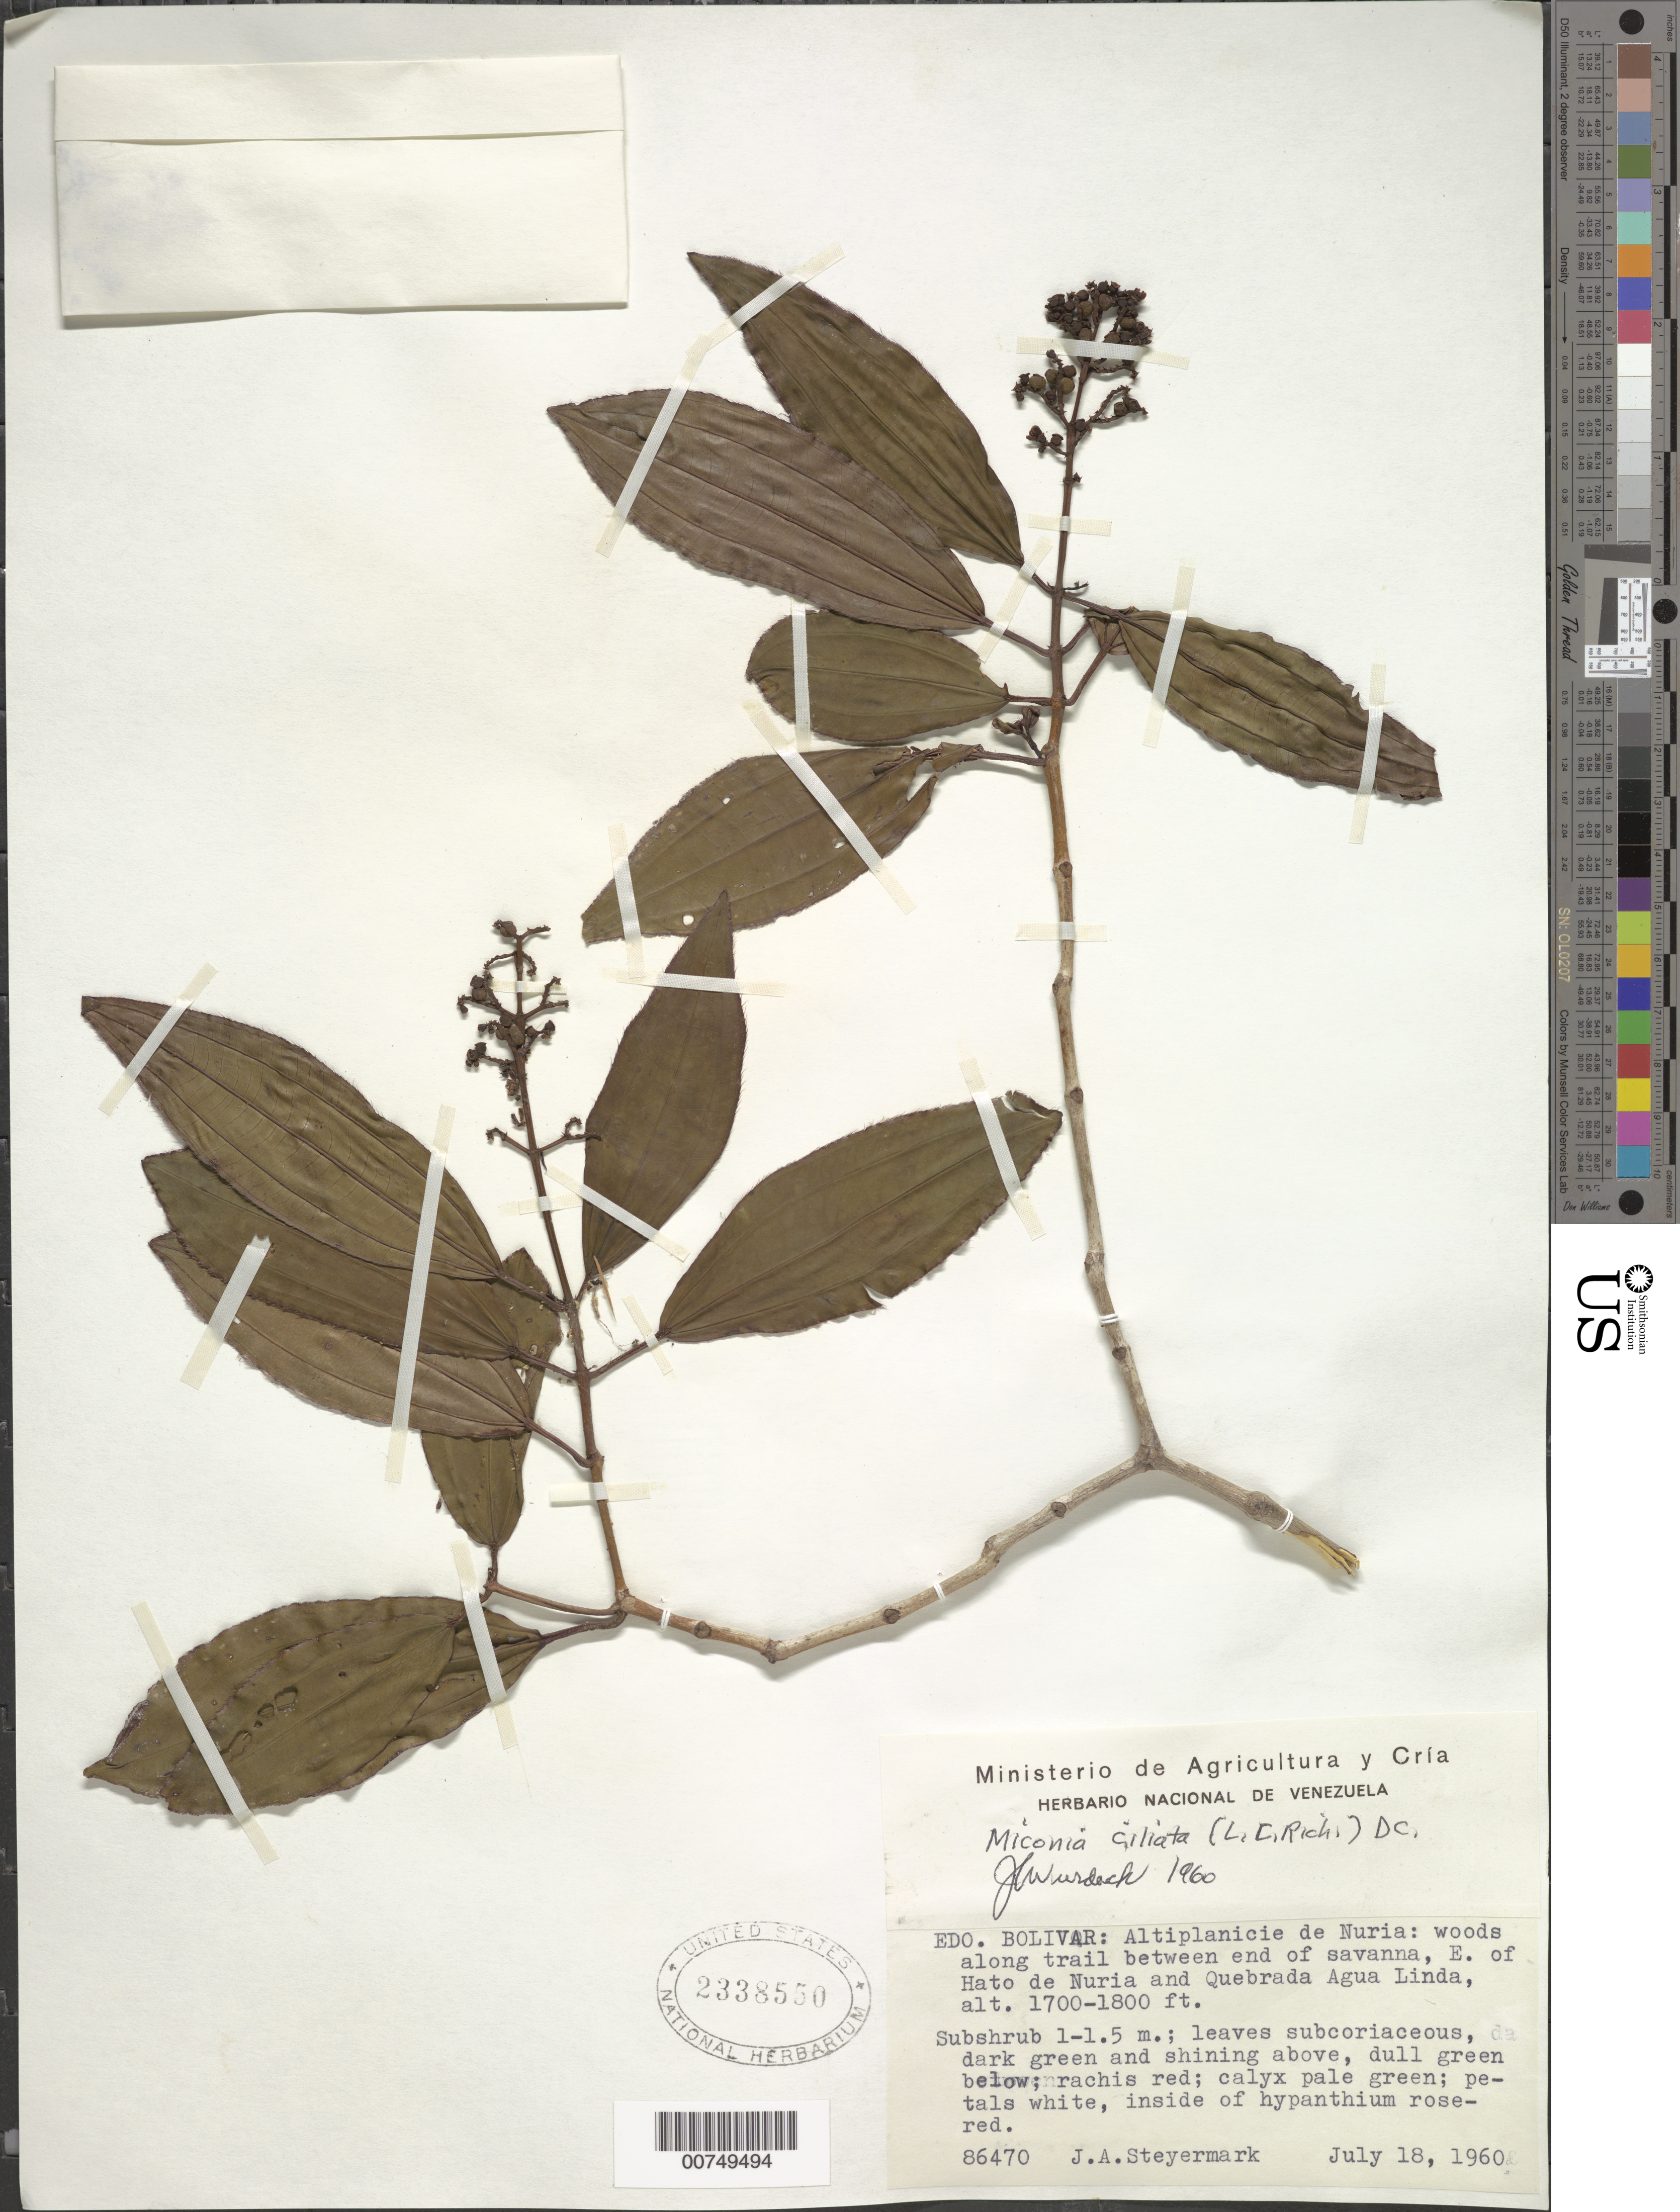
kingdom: Plantae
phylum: Tracheophyta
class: Magnoliopsida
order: Myrtales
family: Melastomataceae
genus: Miconia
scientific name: Miconia ciliata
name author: (Rich.) DC.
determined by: Wurdack, John J., (US), US (UNITED STATES)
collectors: J. Steyermark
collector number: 86470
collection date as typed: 18-Jul-60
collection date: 1960-07-18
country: Venezuela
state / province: Bolívar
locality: Altiplanicie de Nuria, E of Hato de Nuria and quebrada Agua Linda (Nuria high plateau, E of Nuria cattle ranch and Agua Linda ravine)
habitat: Woods along trail between end of savanna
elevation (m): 518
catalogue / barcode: US 2338550